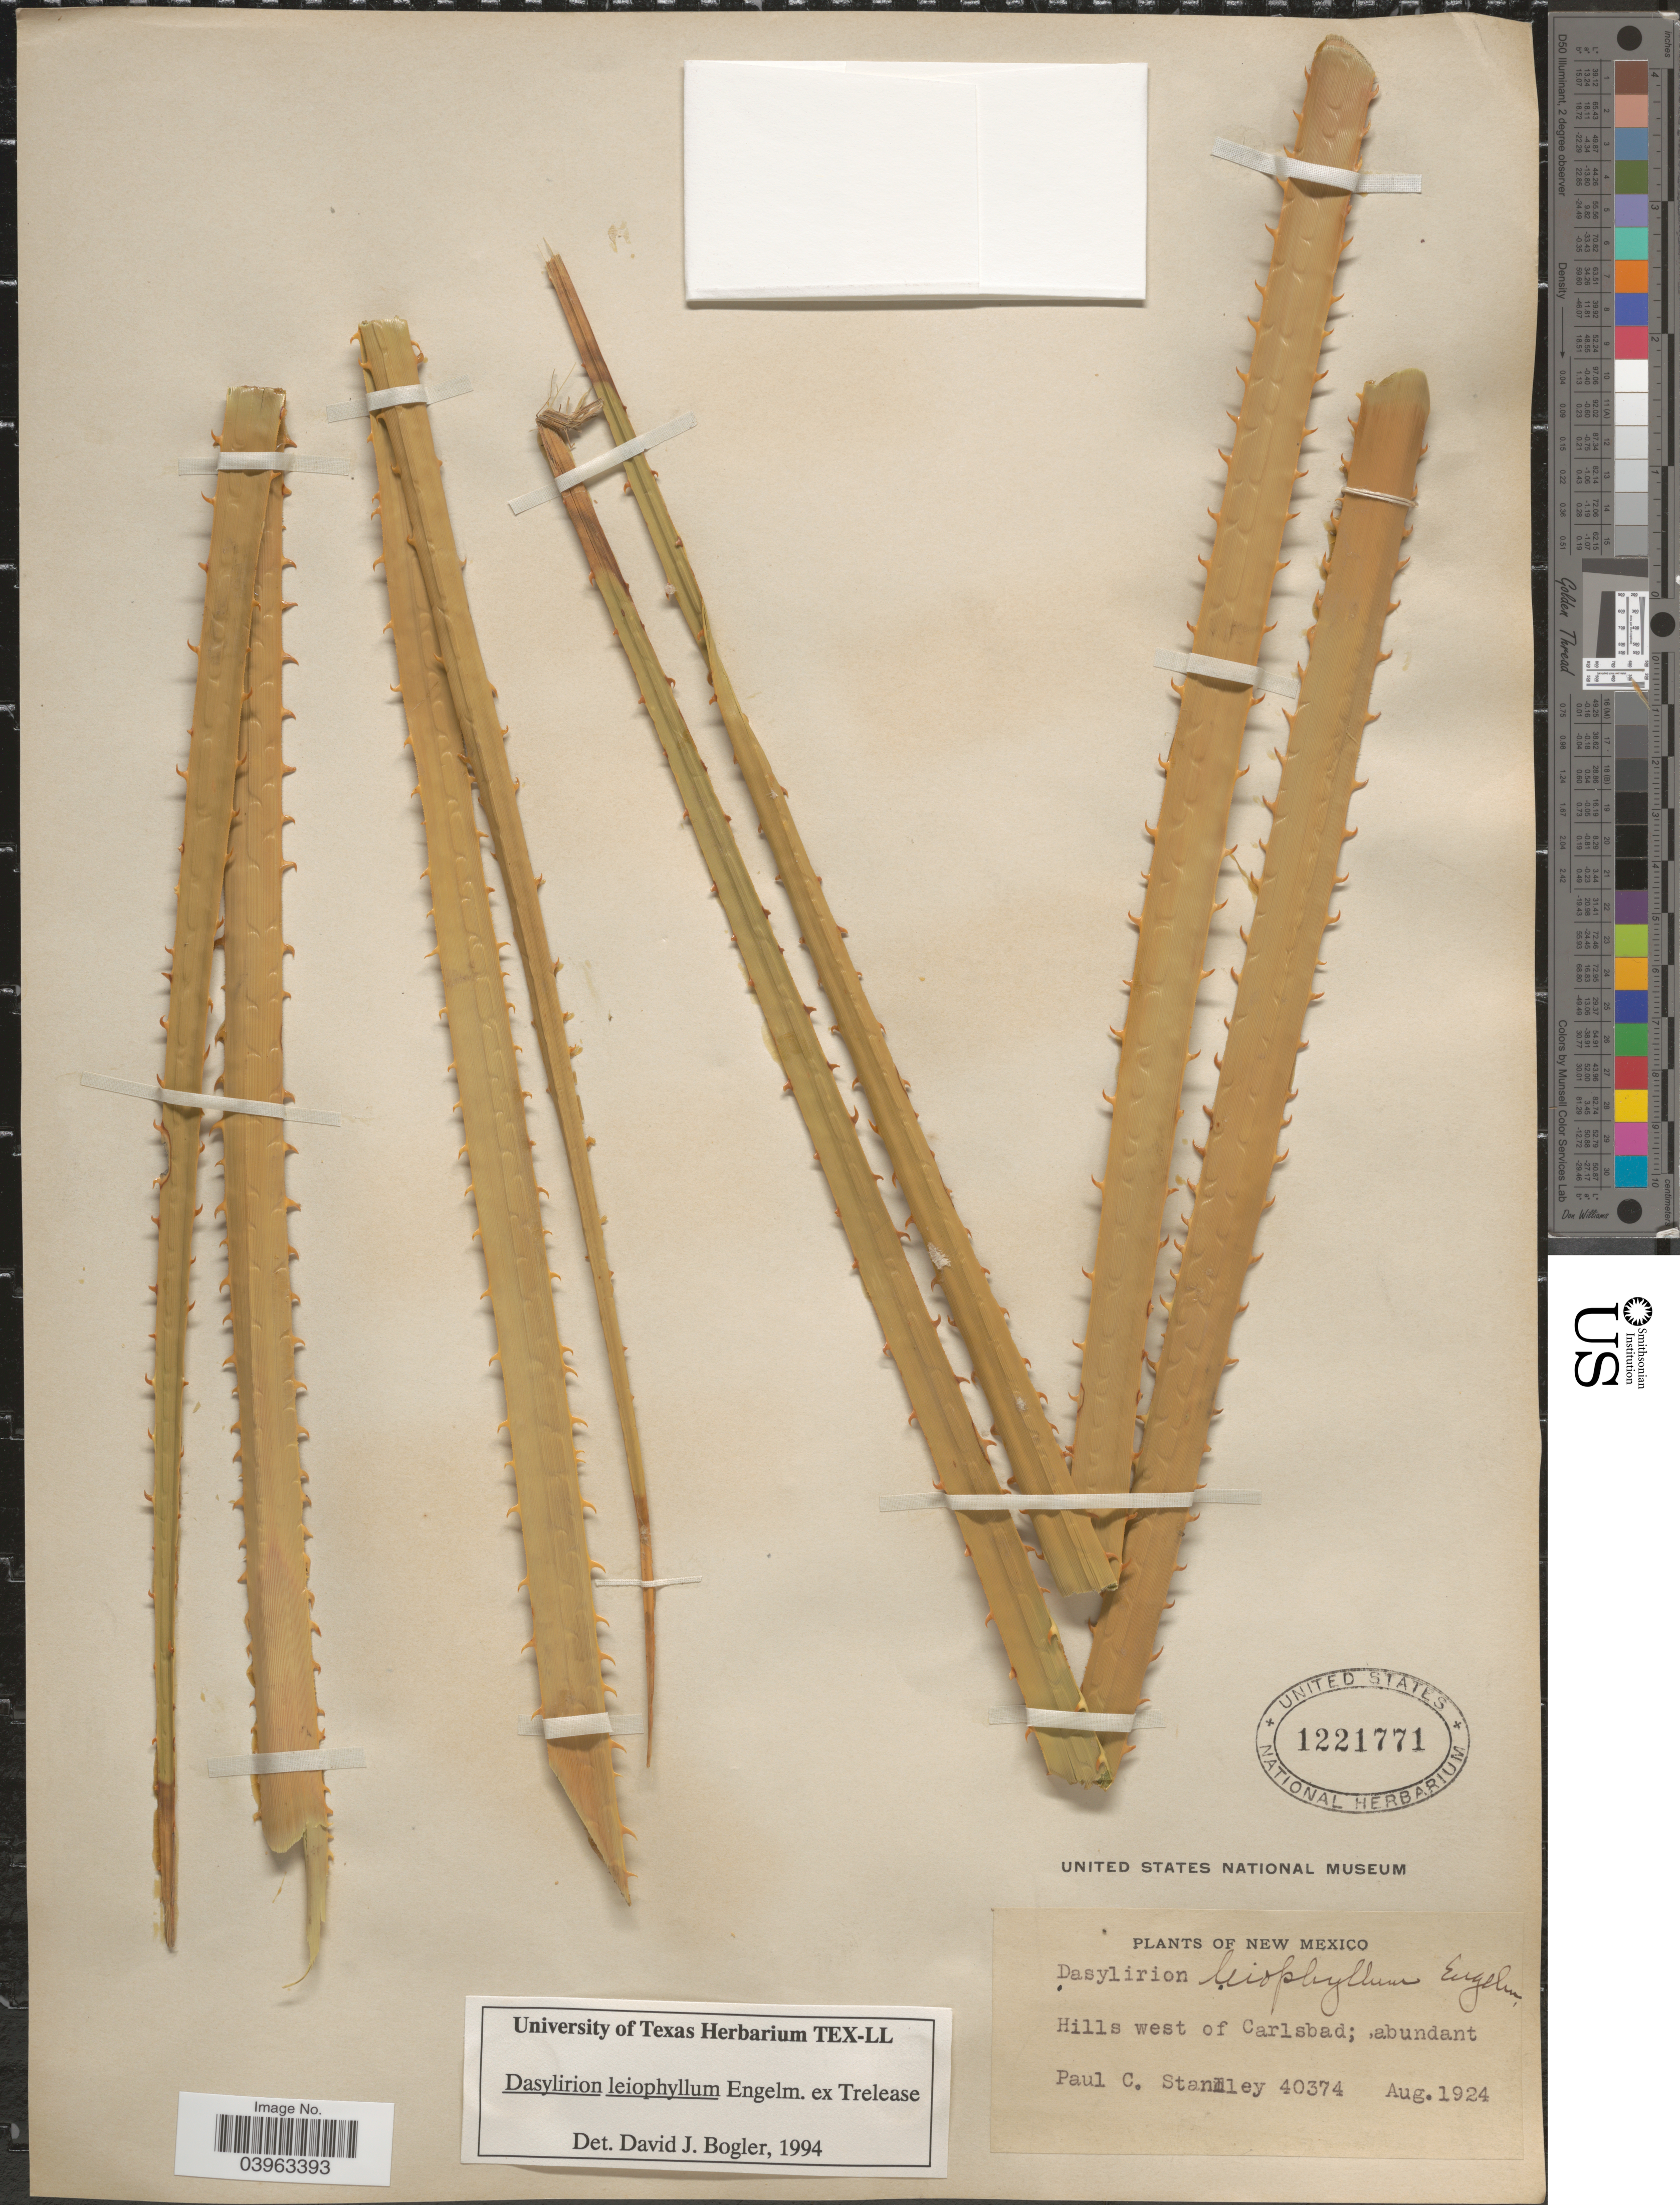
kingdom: Plantae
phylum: Tracheophyta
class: Liliopsida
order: Asparagales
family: Asparagaceae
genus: Dasylirion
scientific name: Dasylirion leiophyllum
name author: Engelm. ex Trel.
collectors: P. C. Standley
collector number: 40374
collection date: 1924-08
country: United States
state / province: New Mexico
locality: Hills west of Carlsbad.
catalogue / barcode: US 1221771